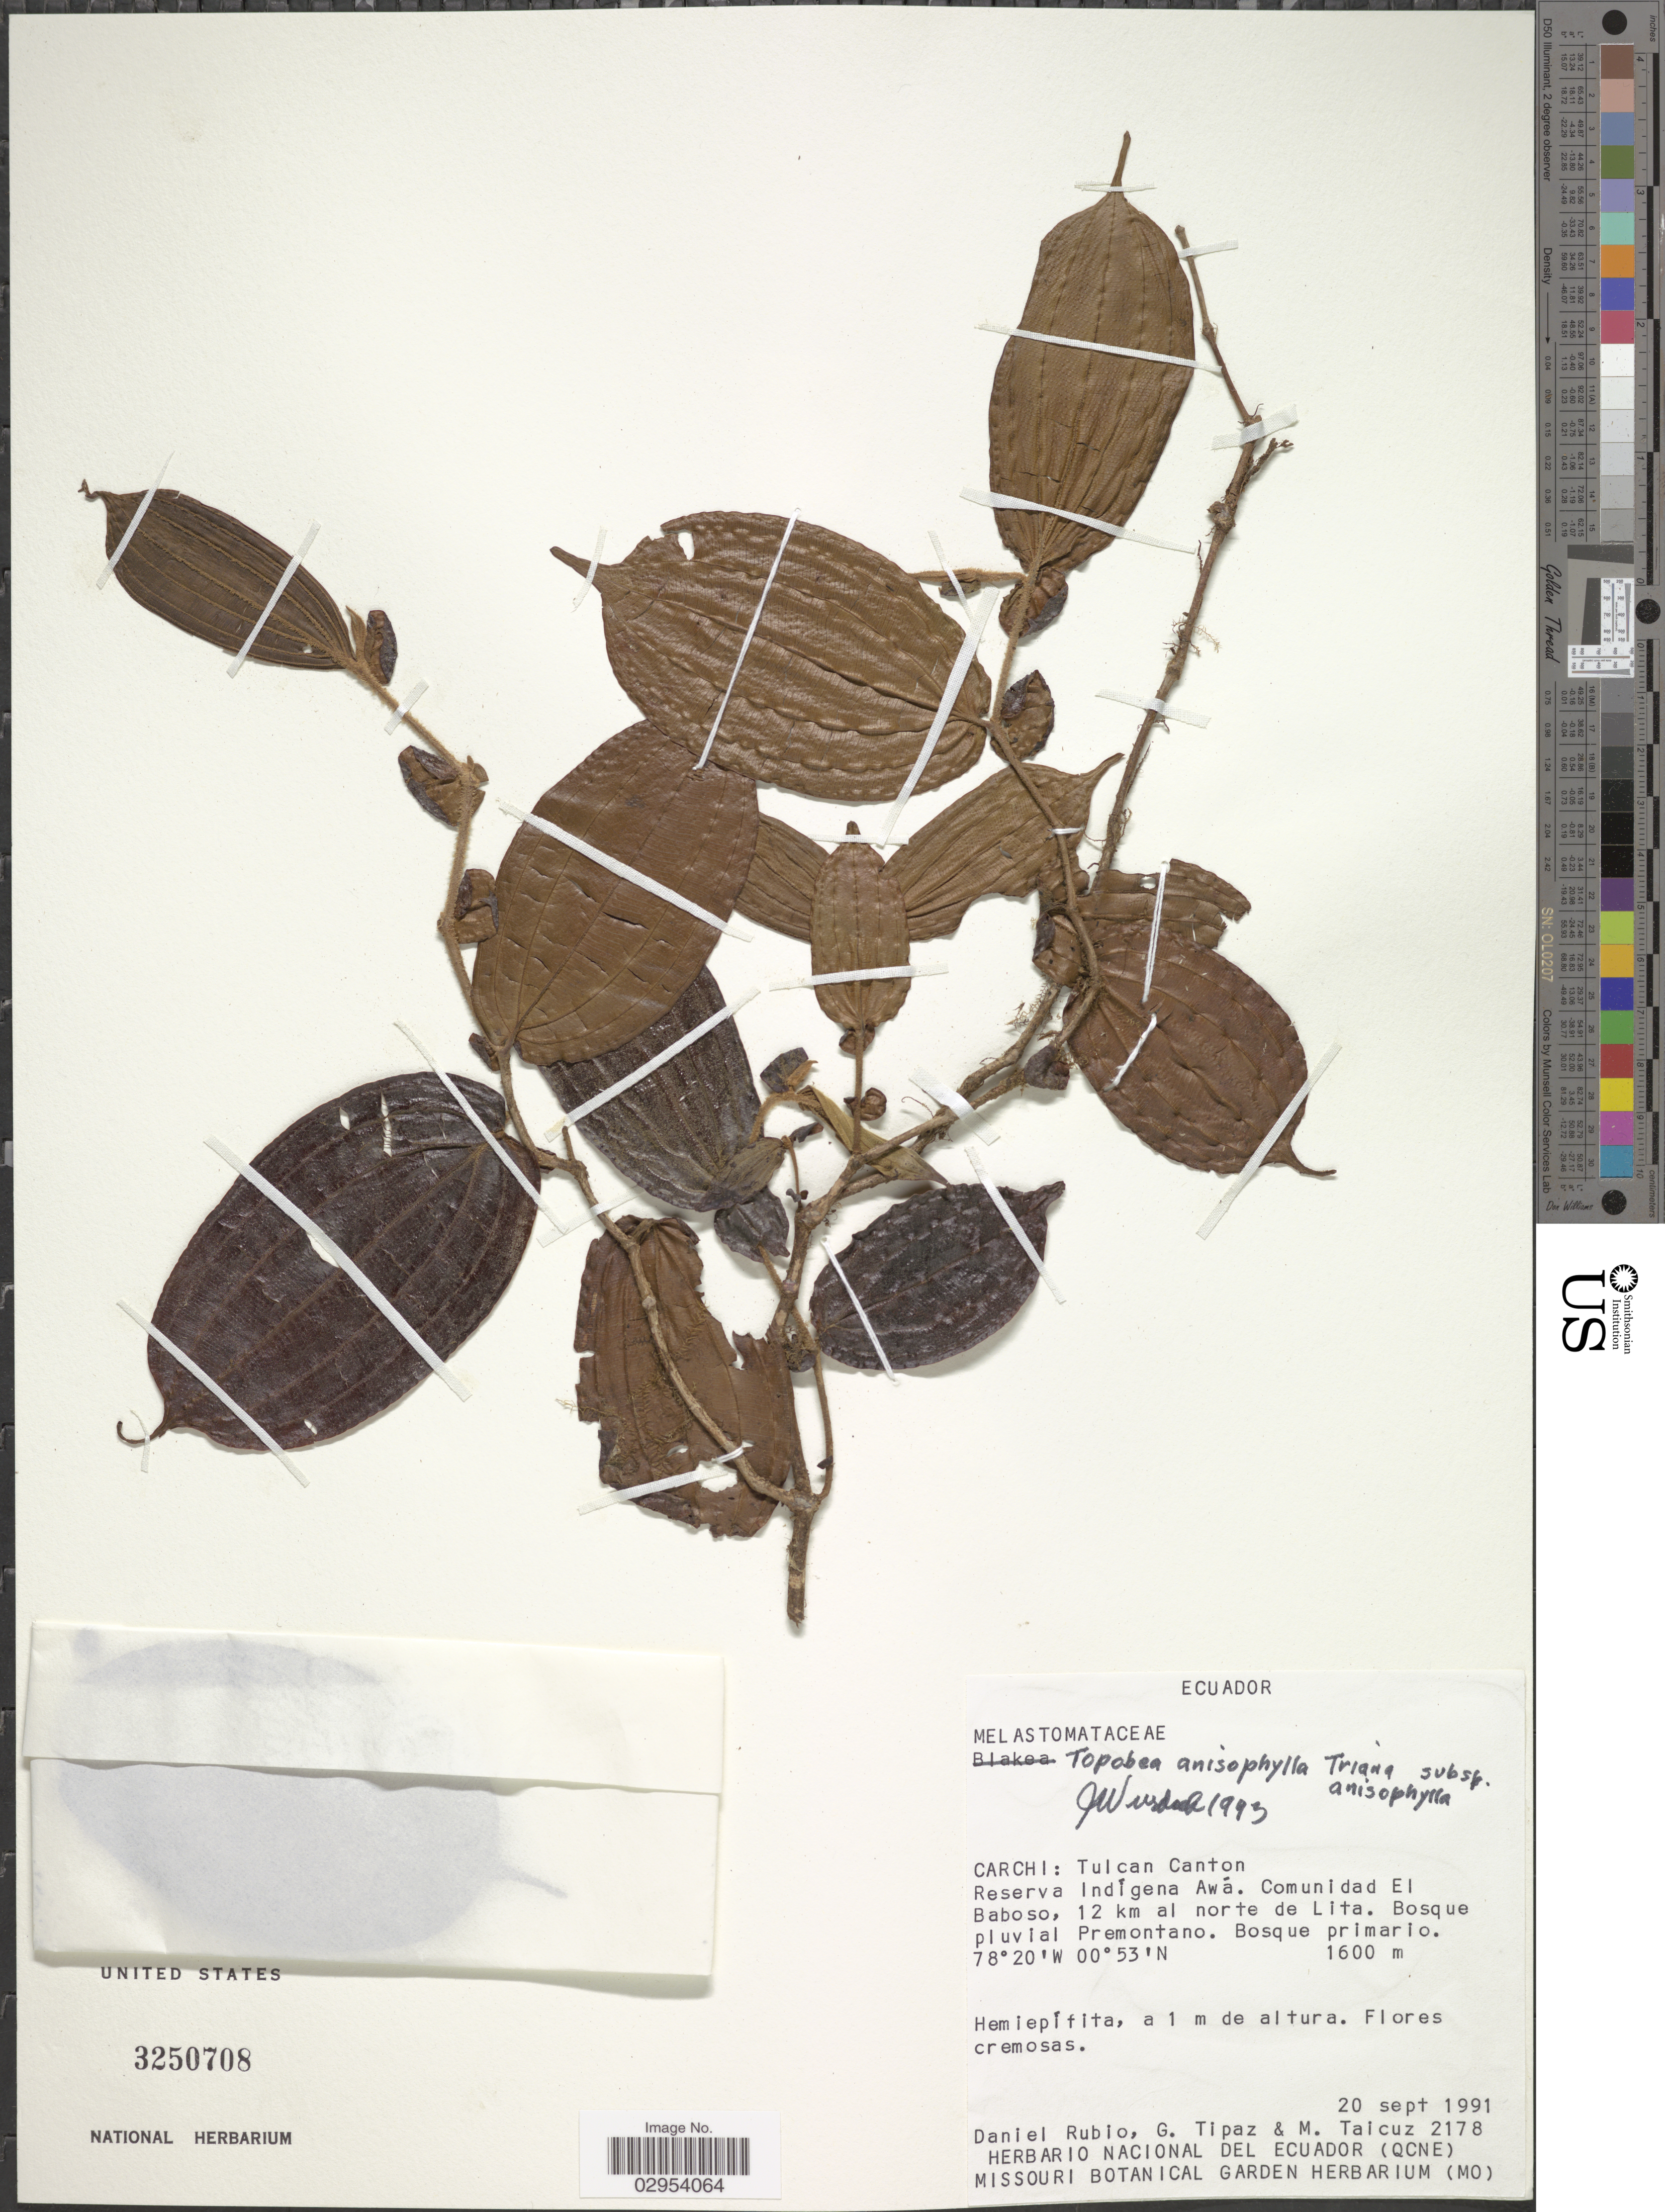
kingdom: Plantae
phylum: Tracheophyta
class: Magnoliopsida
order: Myrtales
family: Melastomataceae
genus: Topobea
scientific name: Topobea anisophylla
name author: Triana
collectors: D. Rubio, G. Tipaz & M. Taicuz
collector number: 2178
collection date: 1991-09-20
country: Ecuador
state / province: Carchi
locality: Tulcan Canton, Reserva Indígena Awá. Comunidad El Baboso, 12 km al norte de Lita.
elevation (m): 1600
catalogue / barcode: US 3250708